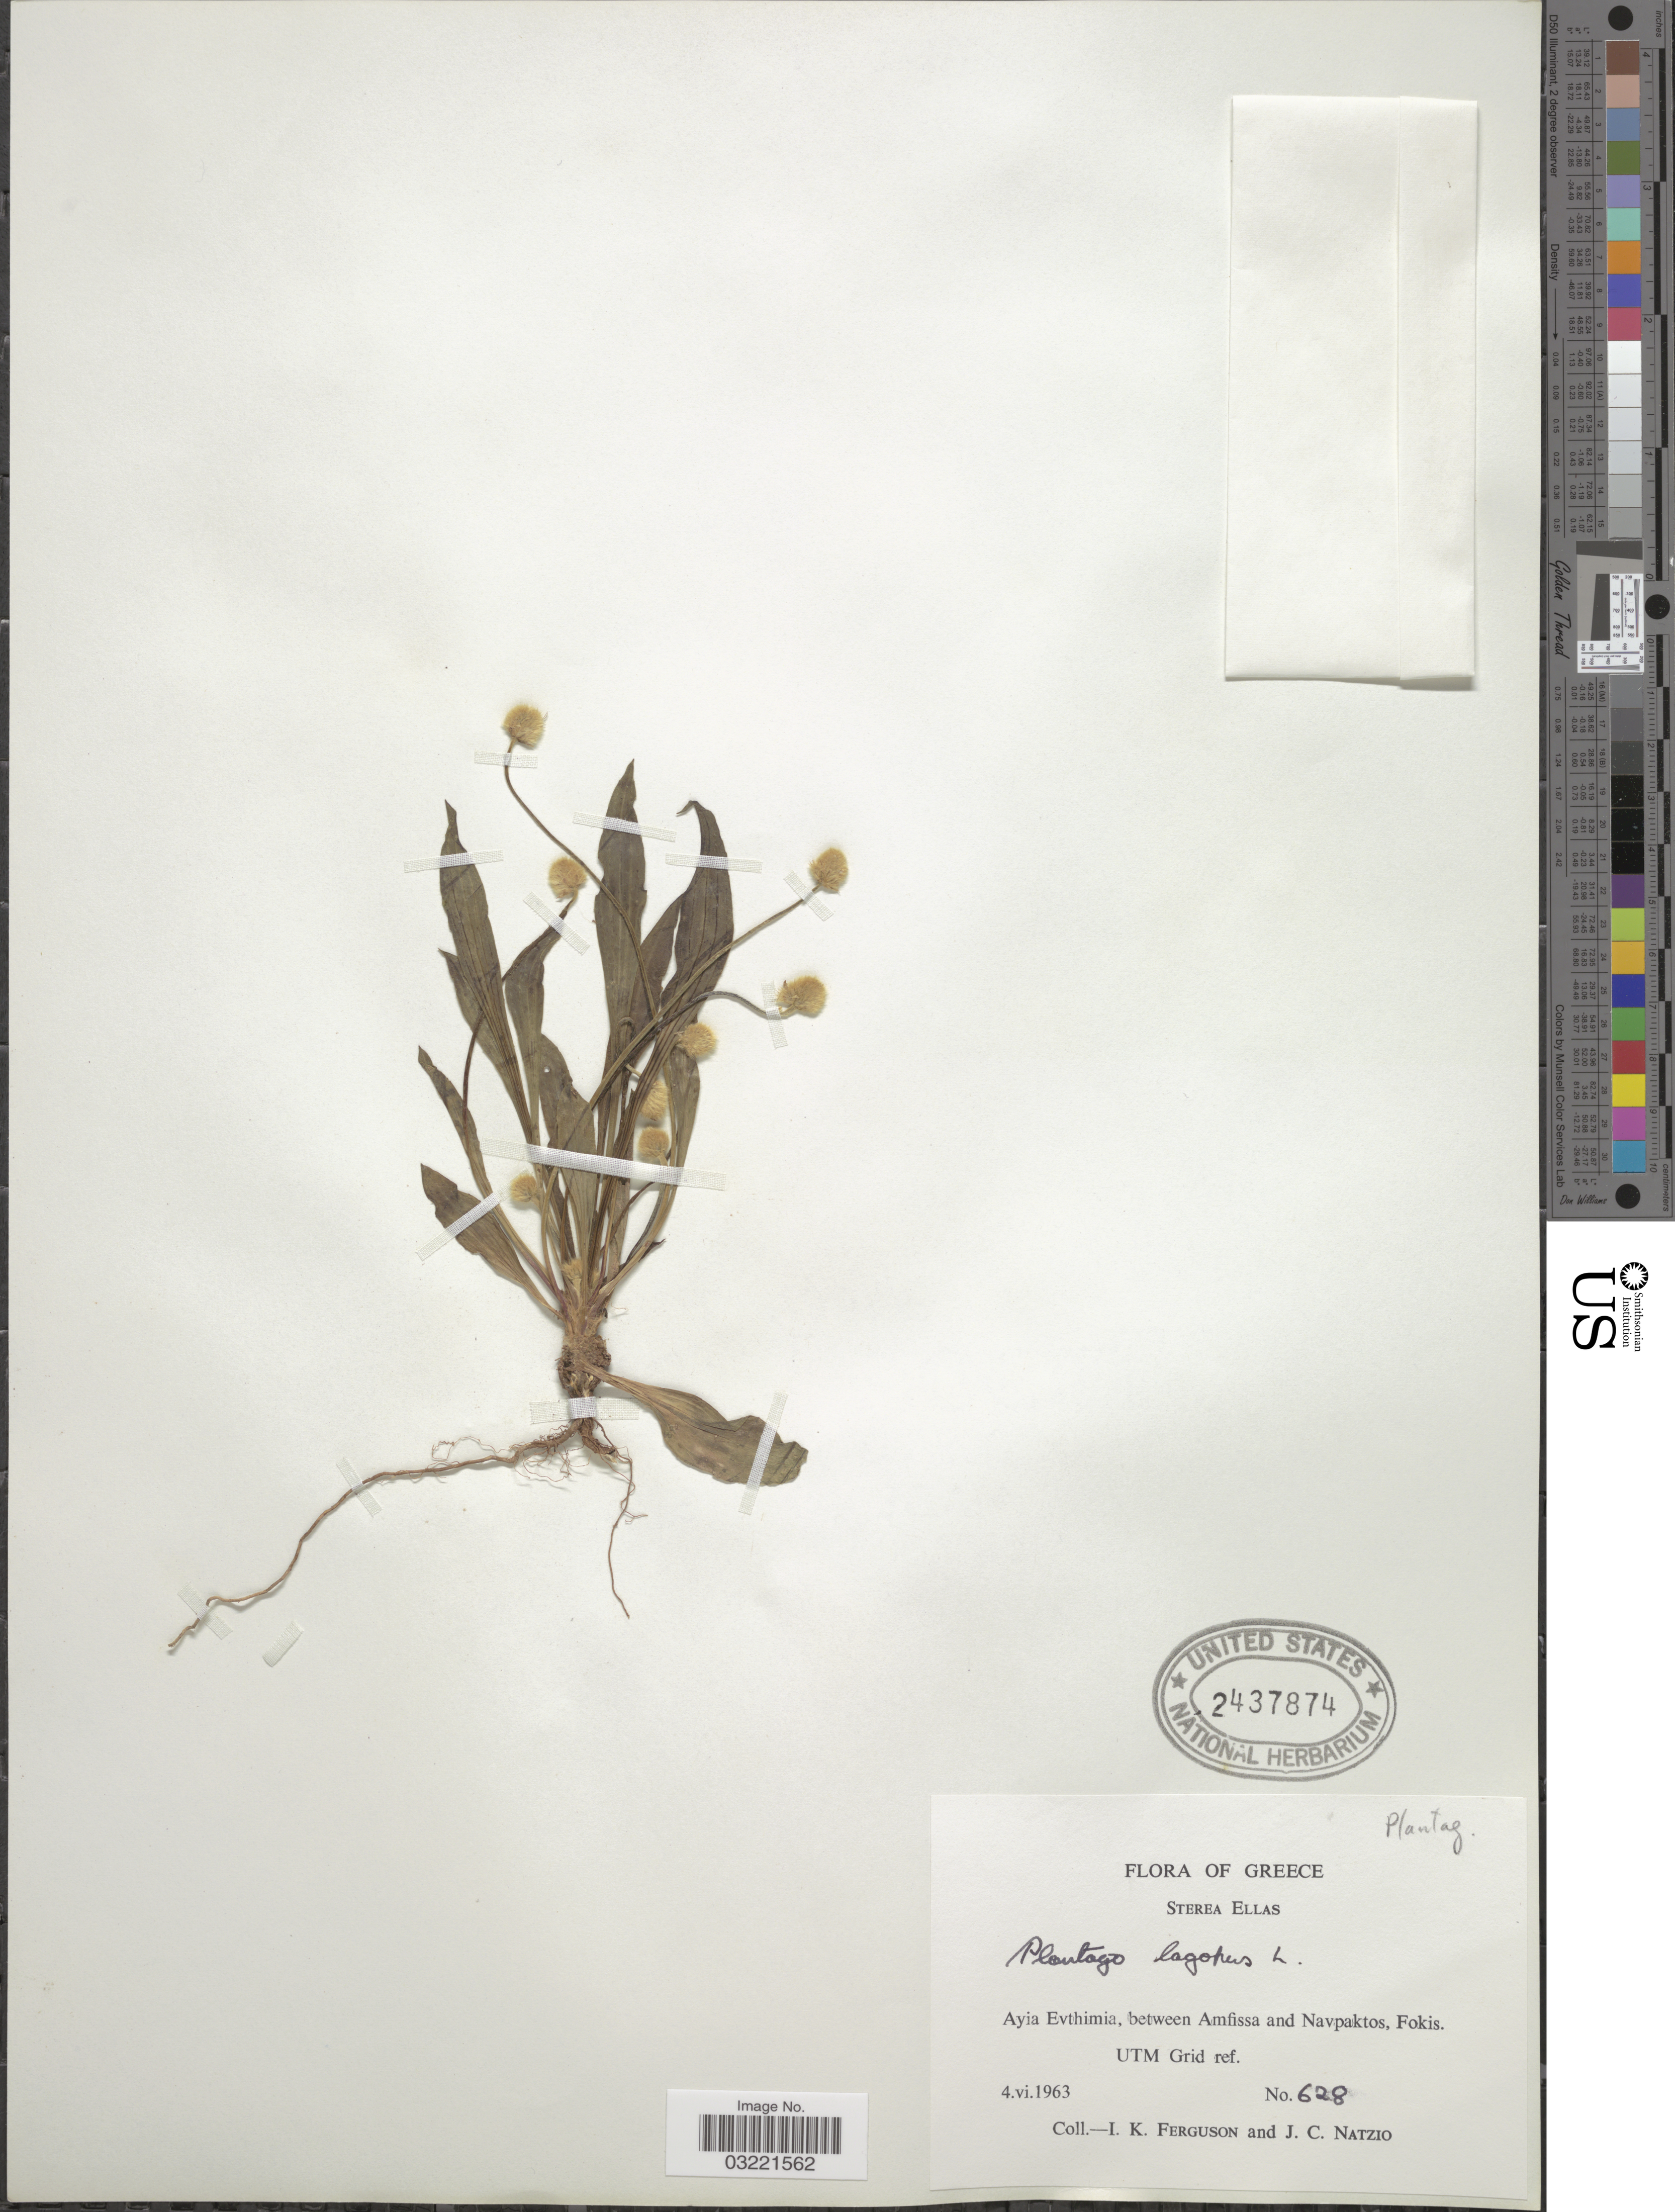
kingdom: Plantae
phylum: Tracheophyta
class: Magnoliopsida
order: Lamiales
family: Plantaginaceae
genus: Plantago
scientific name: Plantago lagopus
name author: L.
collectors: I. K. Ferguson & J. Natzio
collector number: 628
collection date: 1963-06-04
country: Greece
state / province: Central Greece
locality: Sterea Ellas. Ayia Evthimia, between Amfissa and Navpaktos, Fokis.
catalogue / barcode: US 2437874